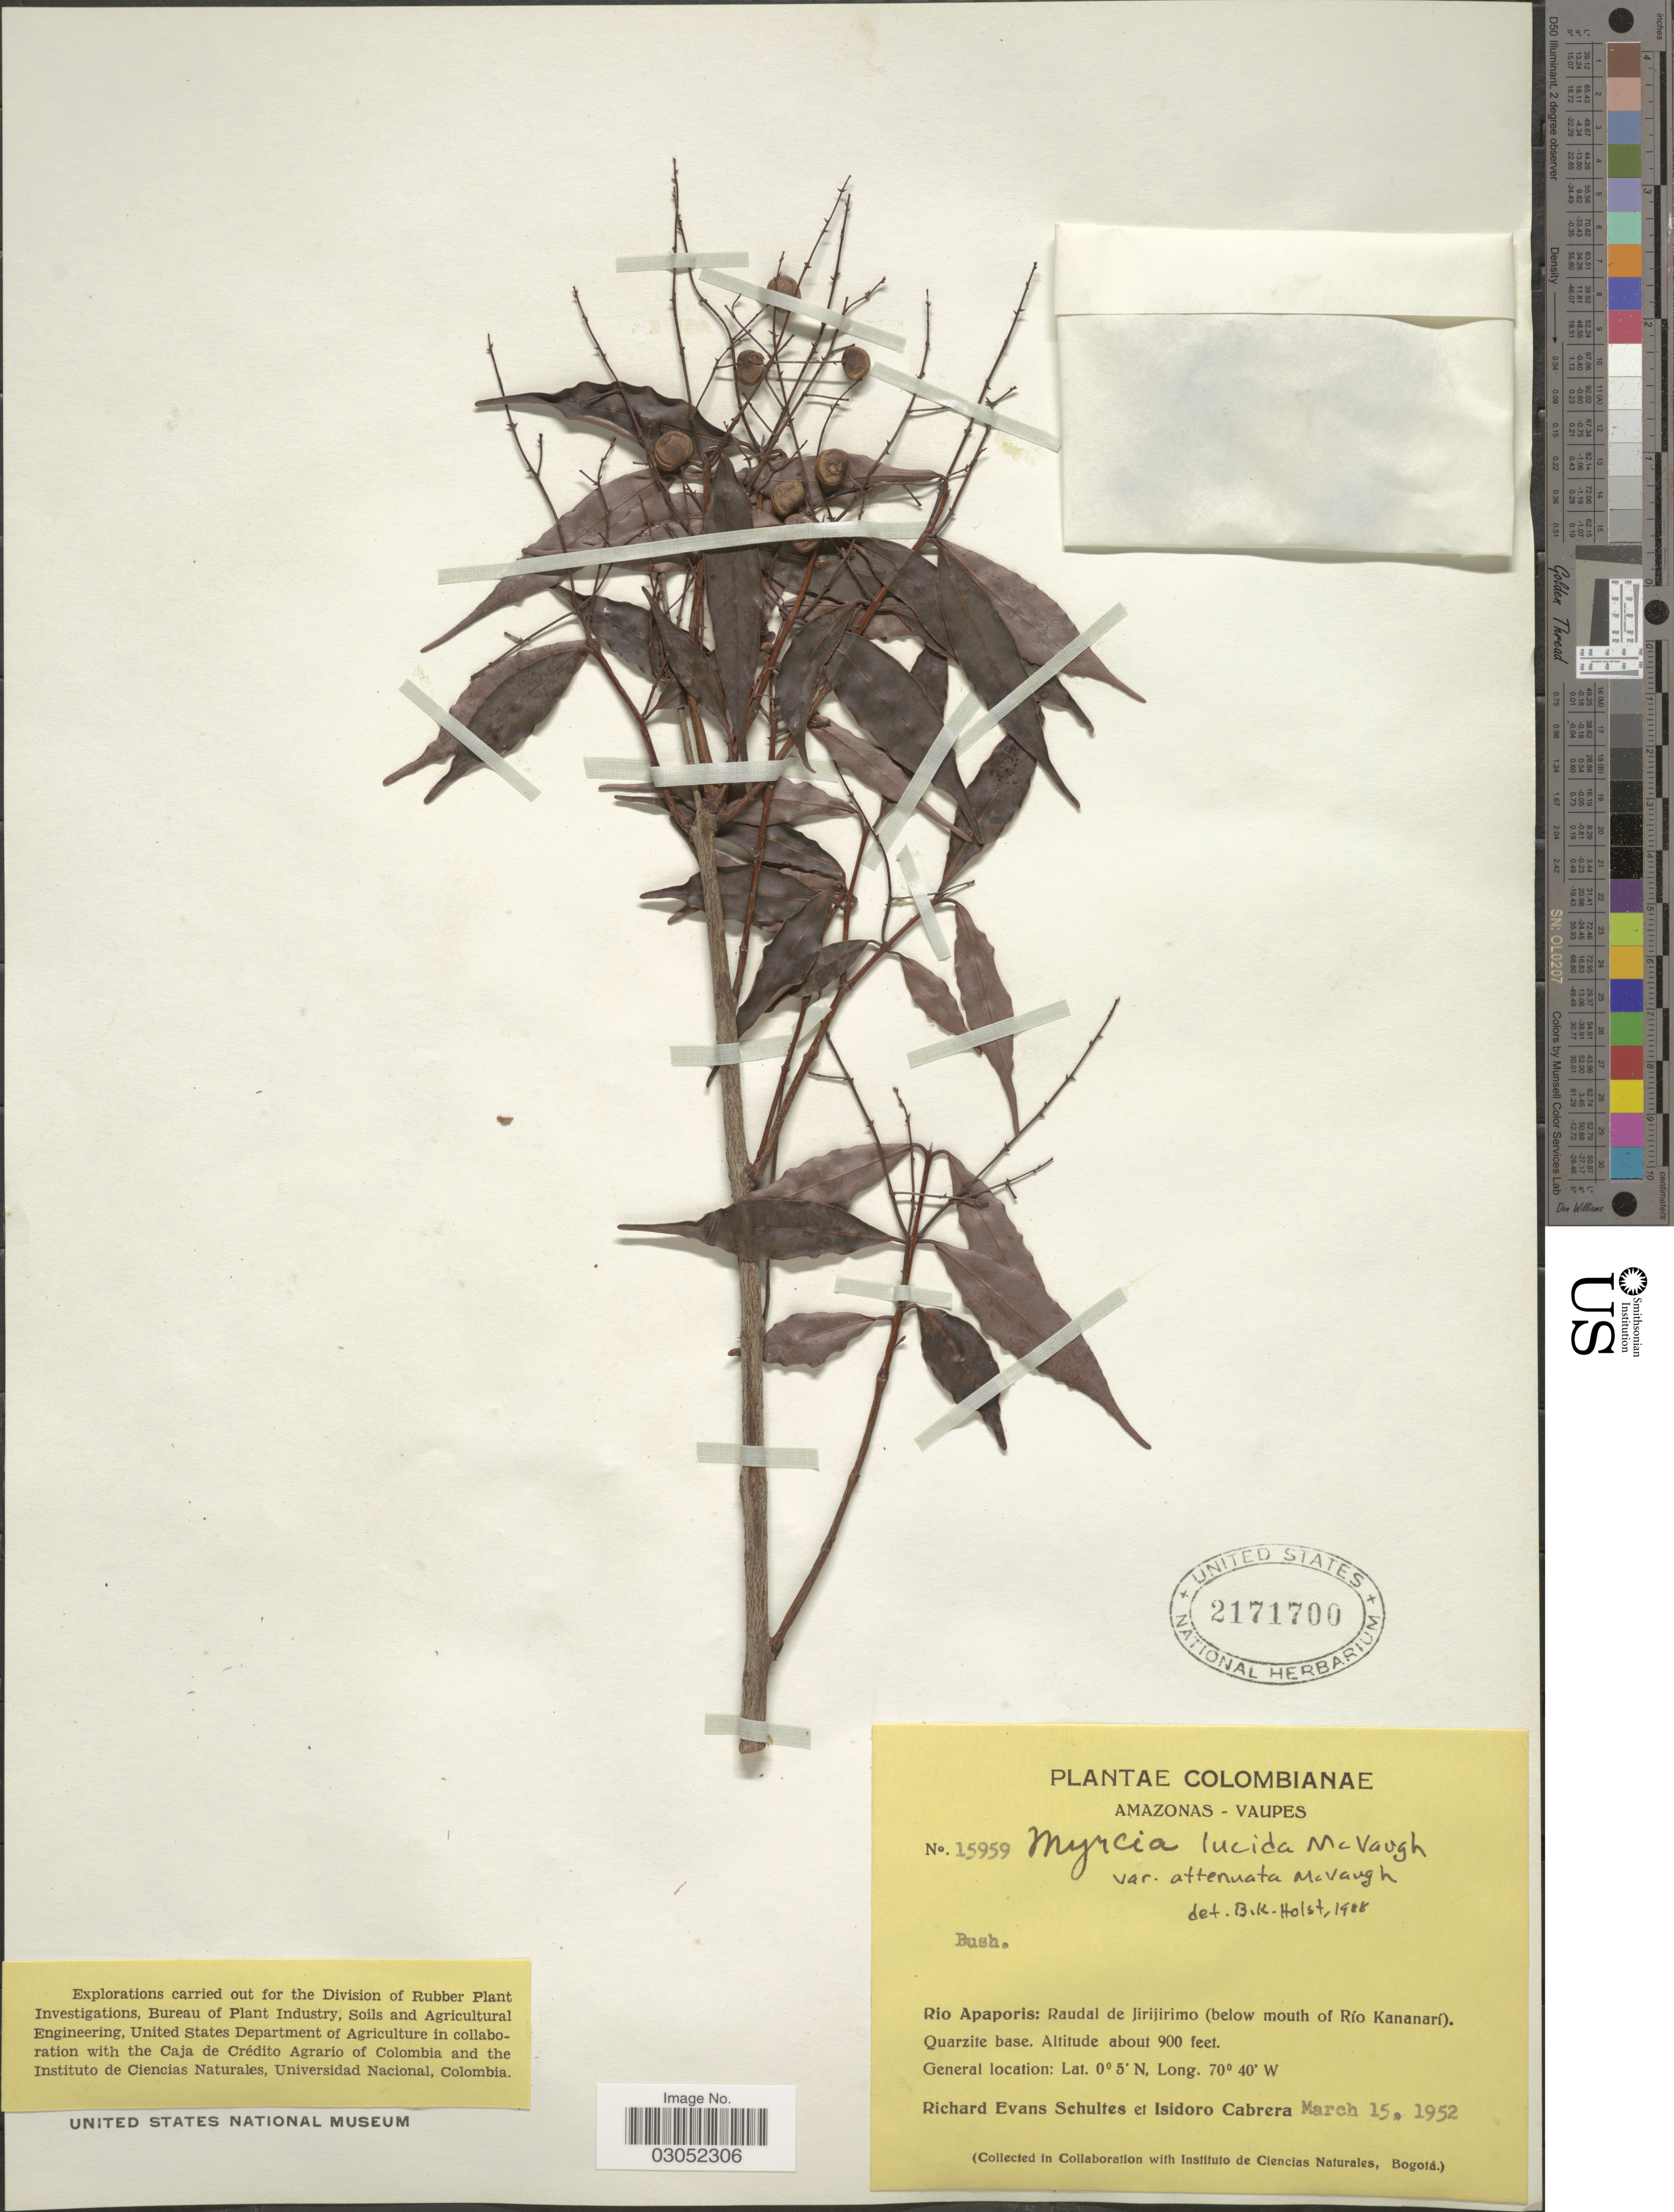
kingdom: Plantae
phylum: Tracheophyta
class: Magnoliopsida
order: Myrtales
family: Myrtaceae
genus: Myrcia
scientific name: Myrcia lucida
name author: McVaugh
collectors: R. E. Schultes & I. Cabrera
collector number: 15959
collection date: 1952-03-15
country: Colombia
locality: Amazonas-Vaupes. Rio Apaporis: Raudal de Jirijirimo (below mouth of Río Kananarí).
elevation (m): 274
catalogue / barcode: US 2171700